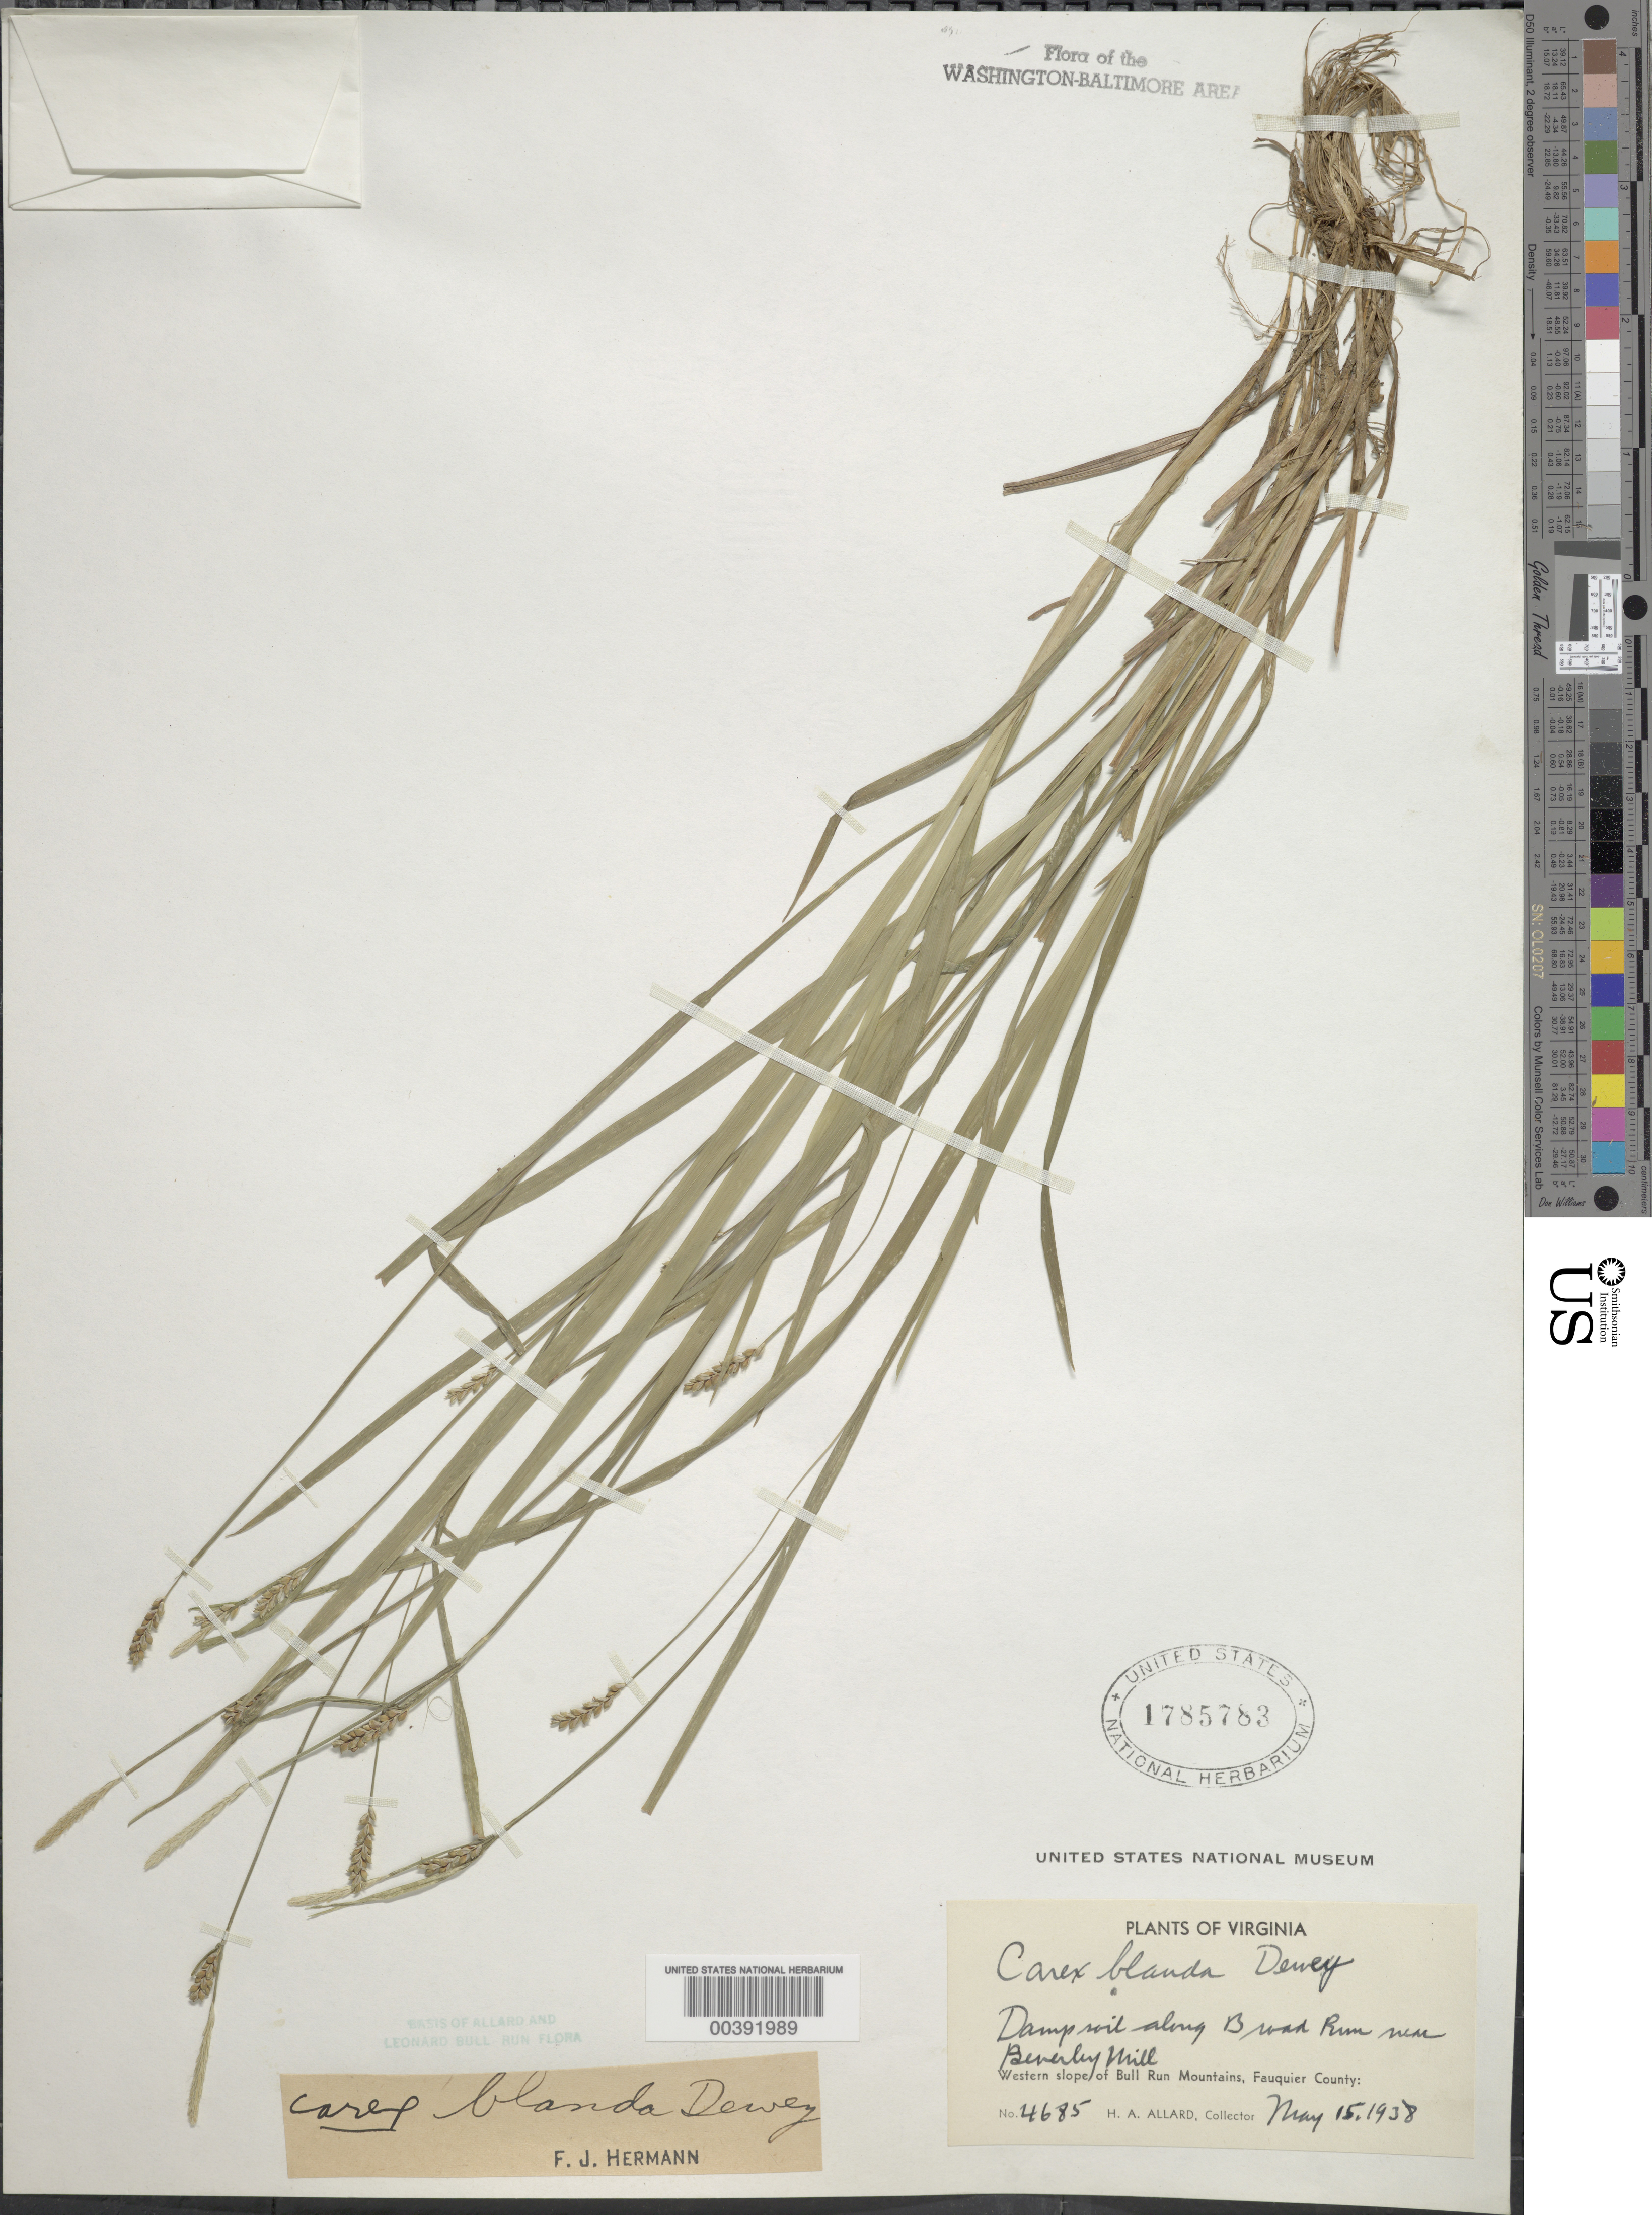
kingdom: Plantae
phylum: Tracheophyta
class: Liliopsida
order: Poales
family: Cyperaceae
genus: Carex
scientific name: Carex blanda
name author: Dewey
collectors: H. A. Allard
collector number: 4685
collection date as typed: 15 May 1938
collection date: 1938-05-15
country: United States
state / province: Virginia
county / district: Fauquier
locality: Broad Run, above Beverley Mill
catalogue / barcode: US 1785783